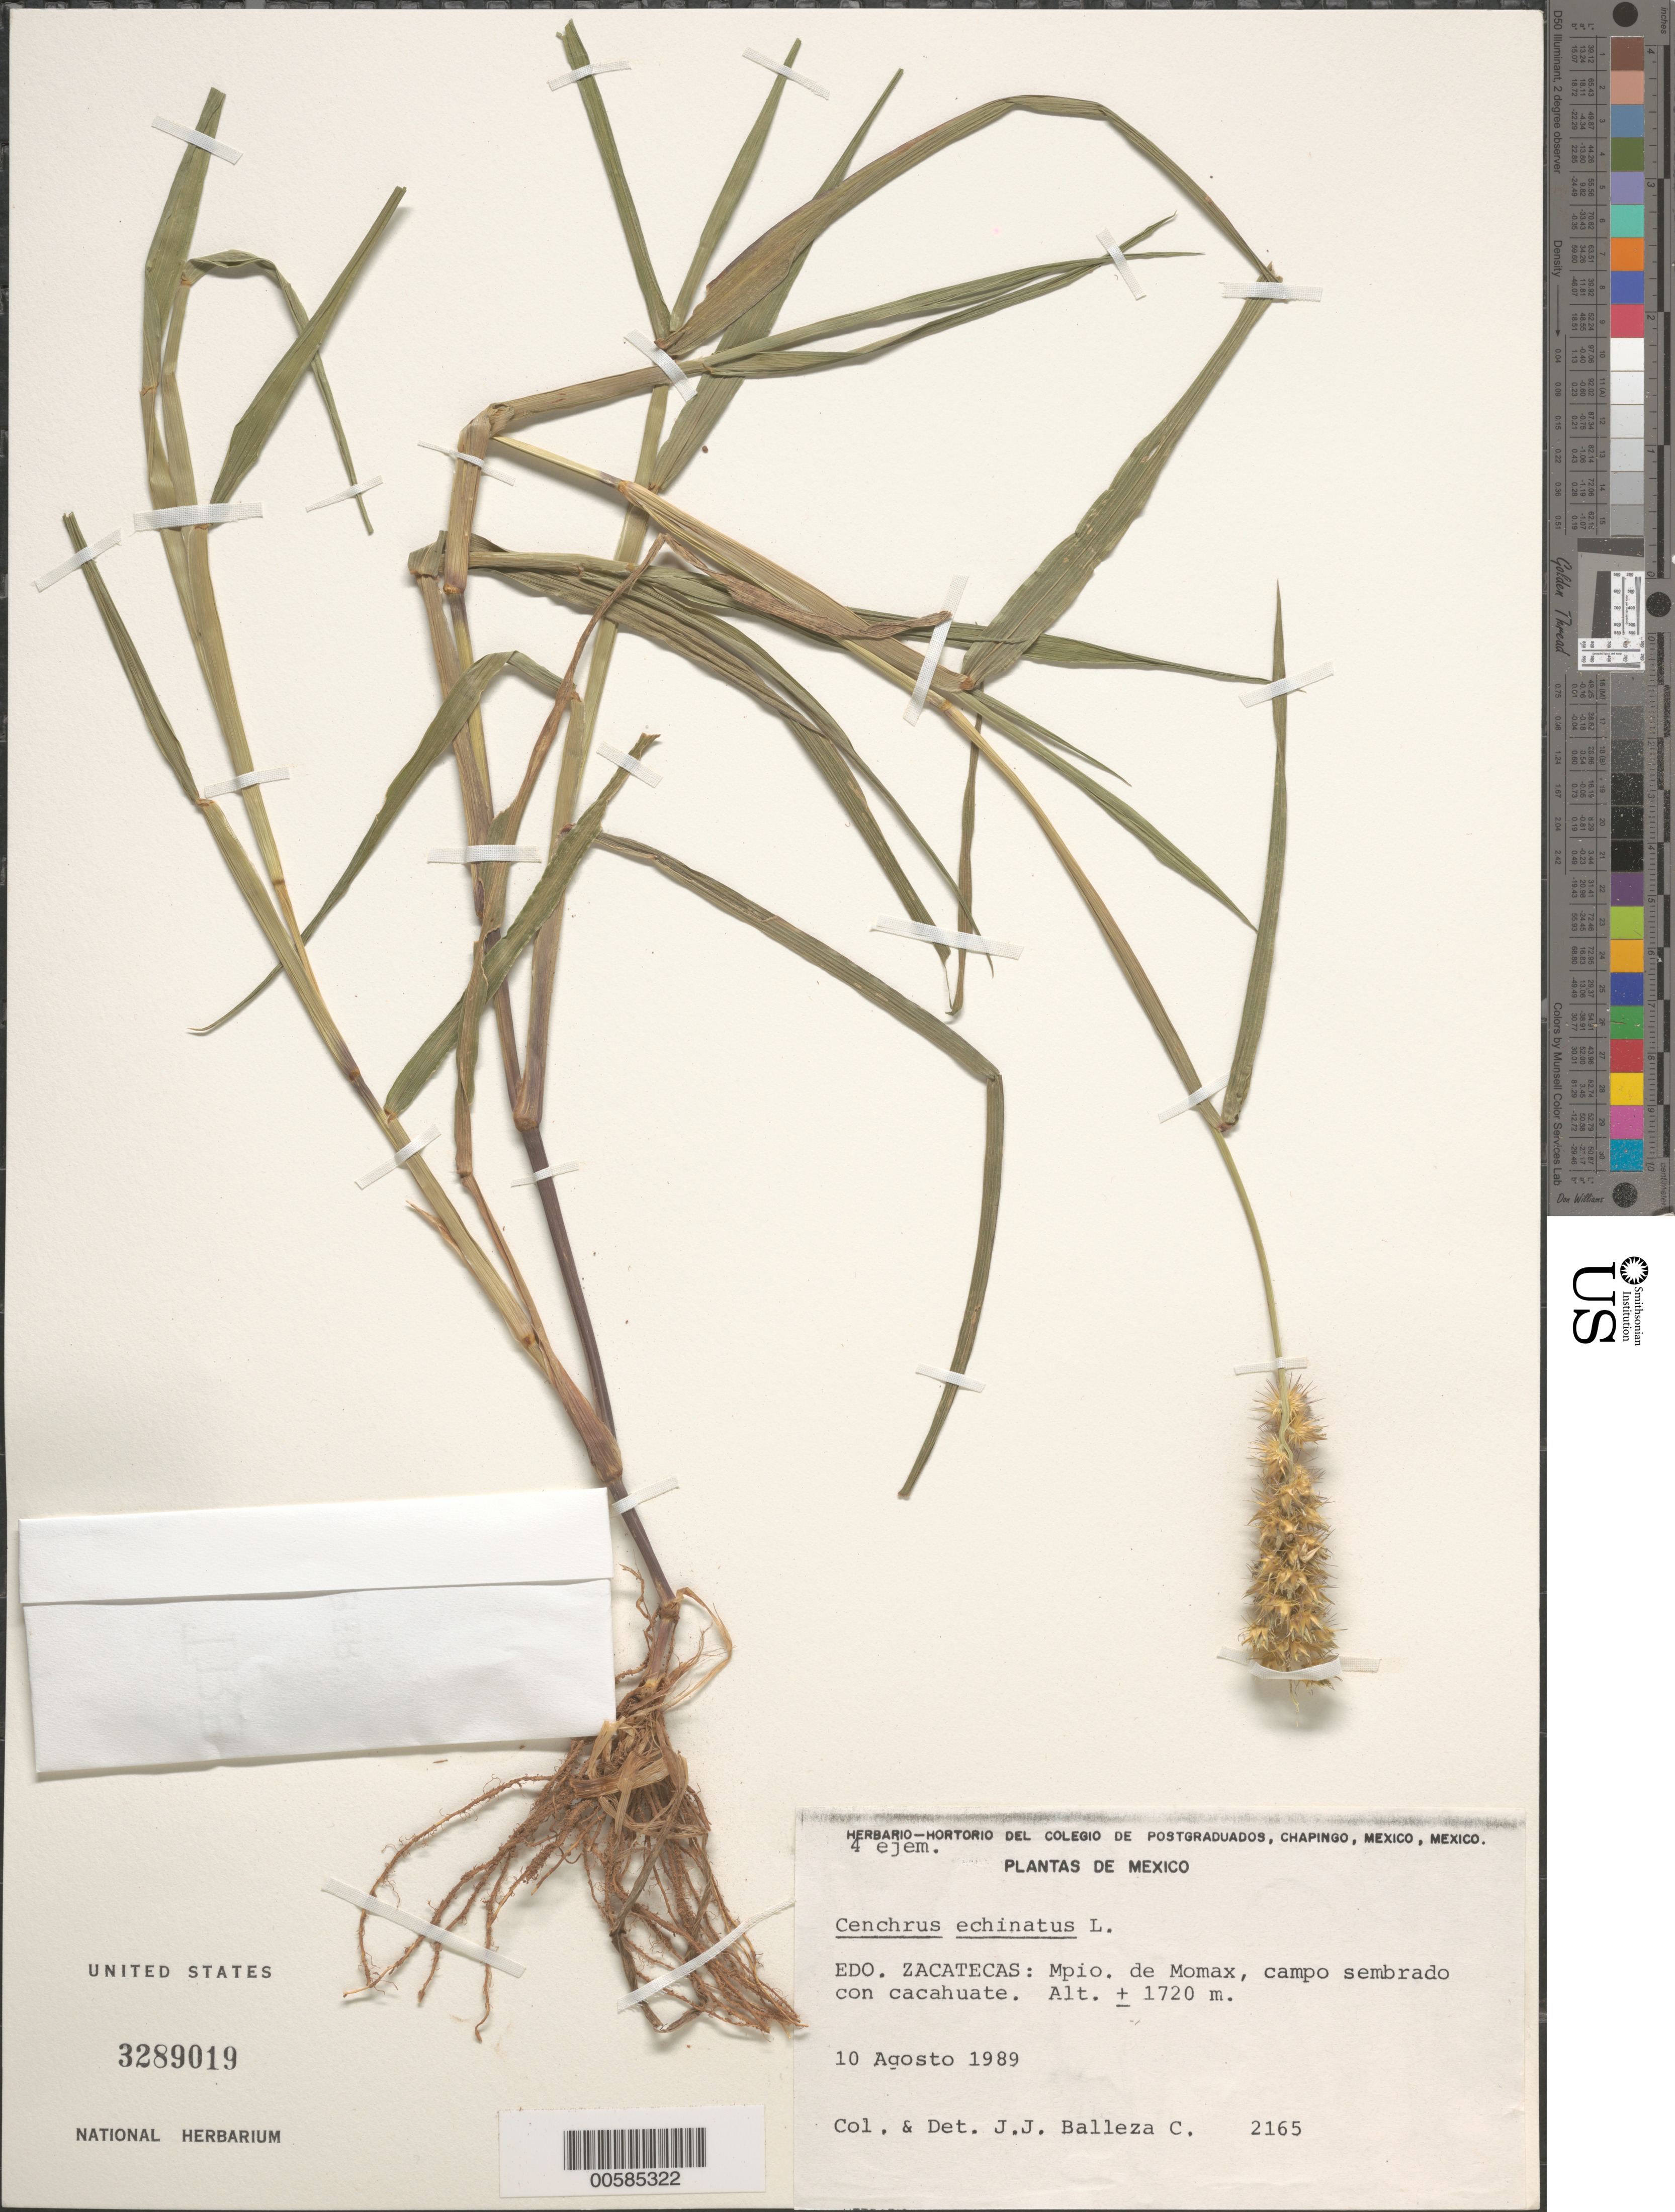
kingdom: Plantae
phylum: Tracheophyta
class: Liliopsida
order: Poales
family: Poaceae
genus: Cenchrus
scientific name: Cenchrus echinatus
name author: L.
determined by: Balleza C., J. J.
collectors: J. J. Balleza C.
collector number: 2165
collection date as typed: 10 Aug 1989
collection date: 1989-08-10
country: Mexico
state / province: Zacatecas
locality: Mpio de Momax, campo sembrado con cacahuate.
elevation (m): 1720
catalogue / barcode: US 3289019